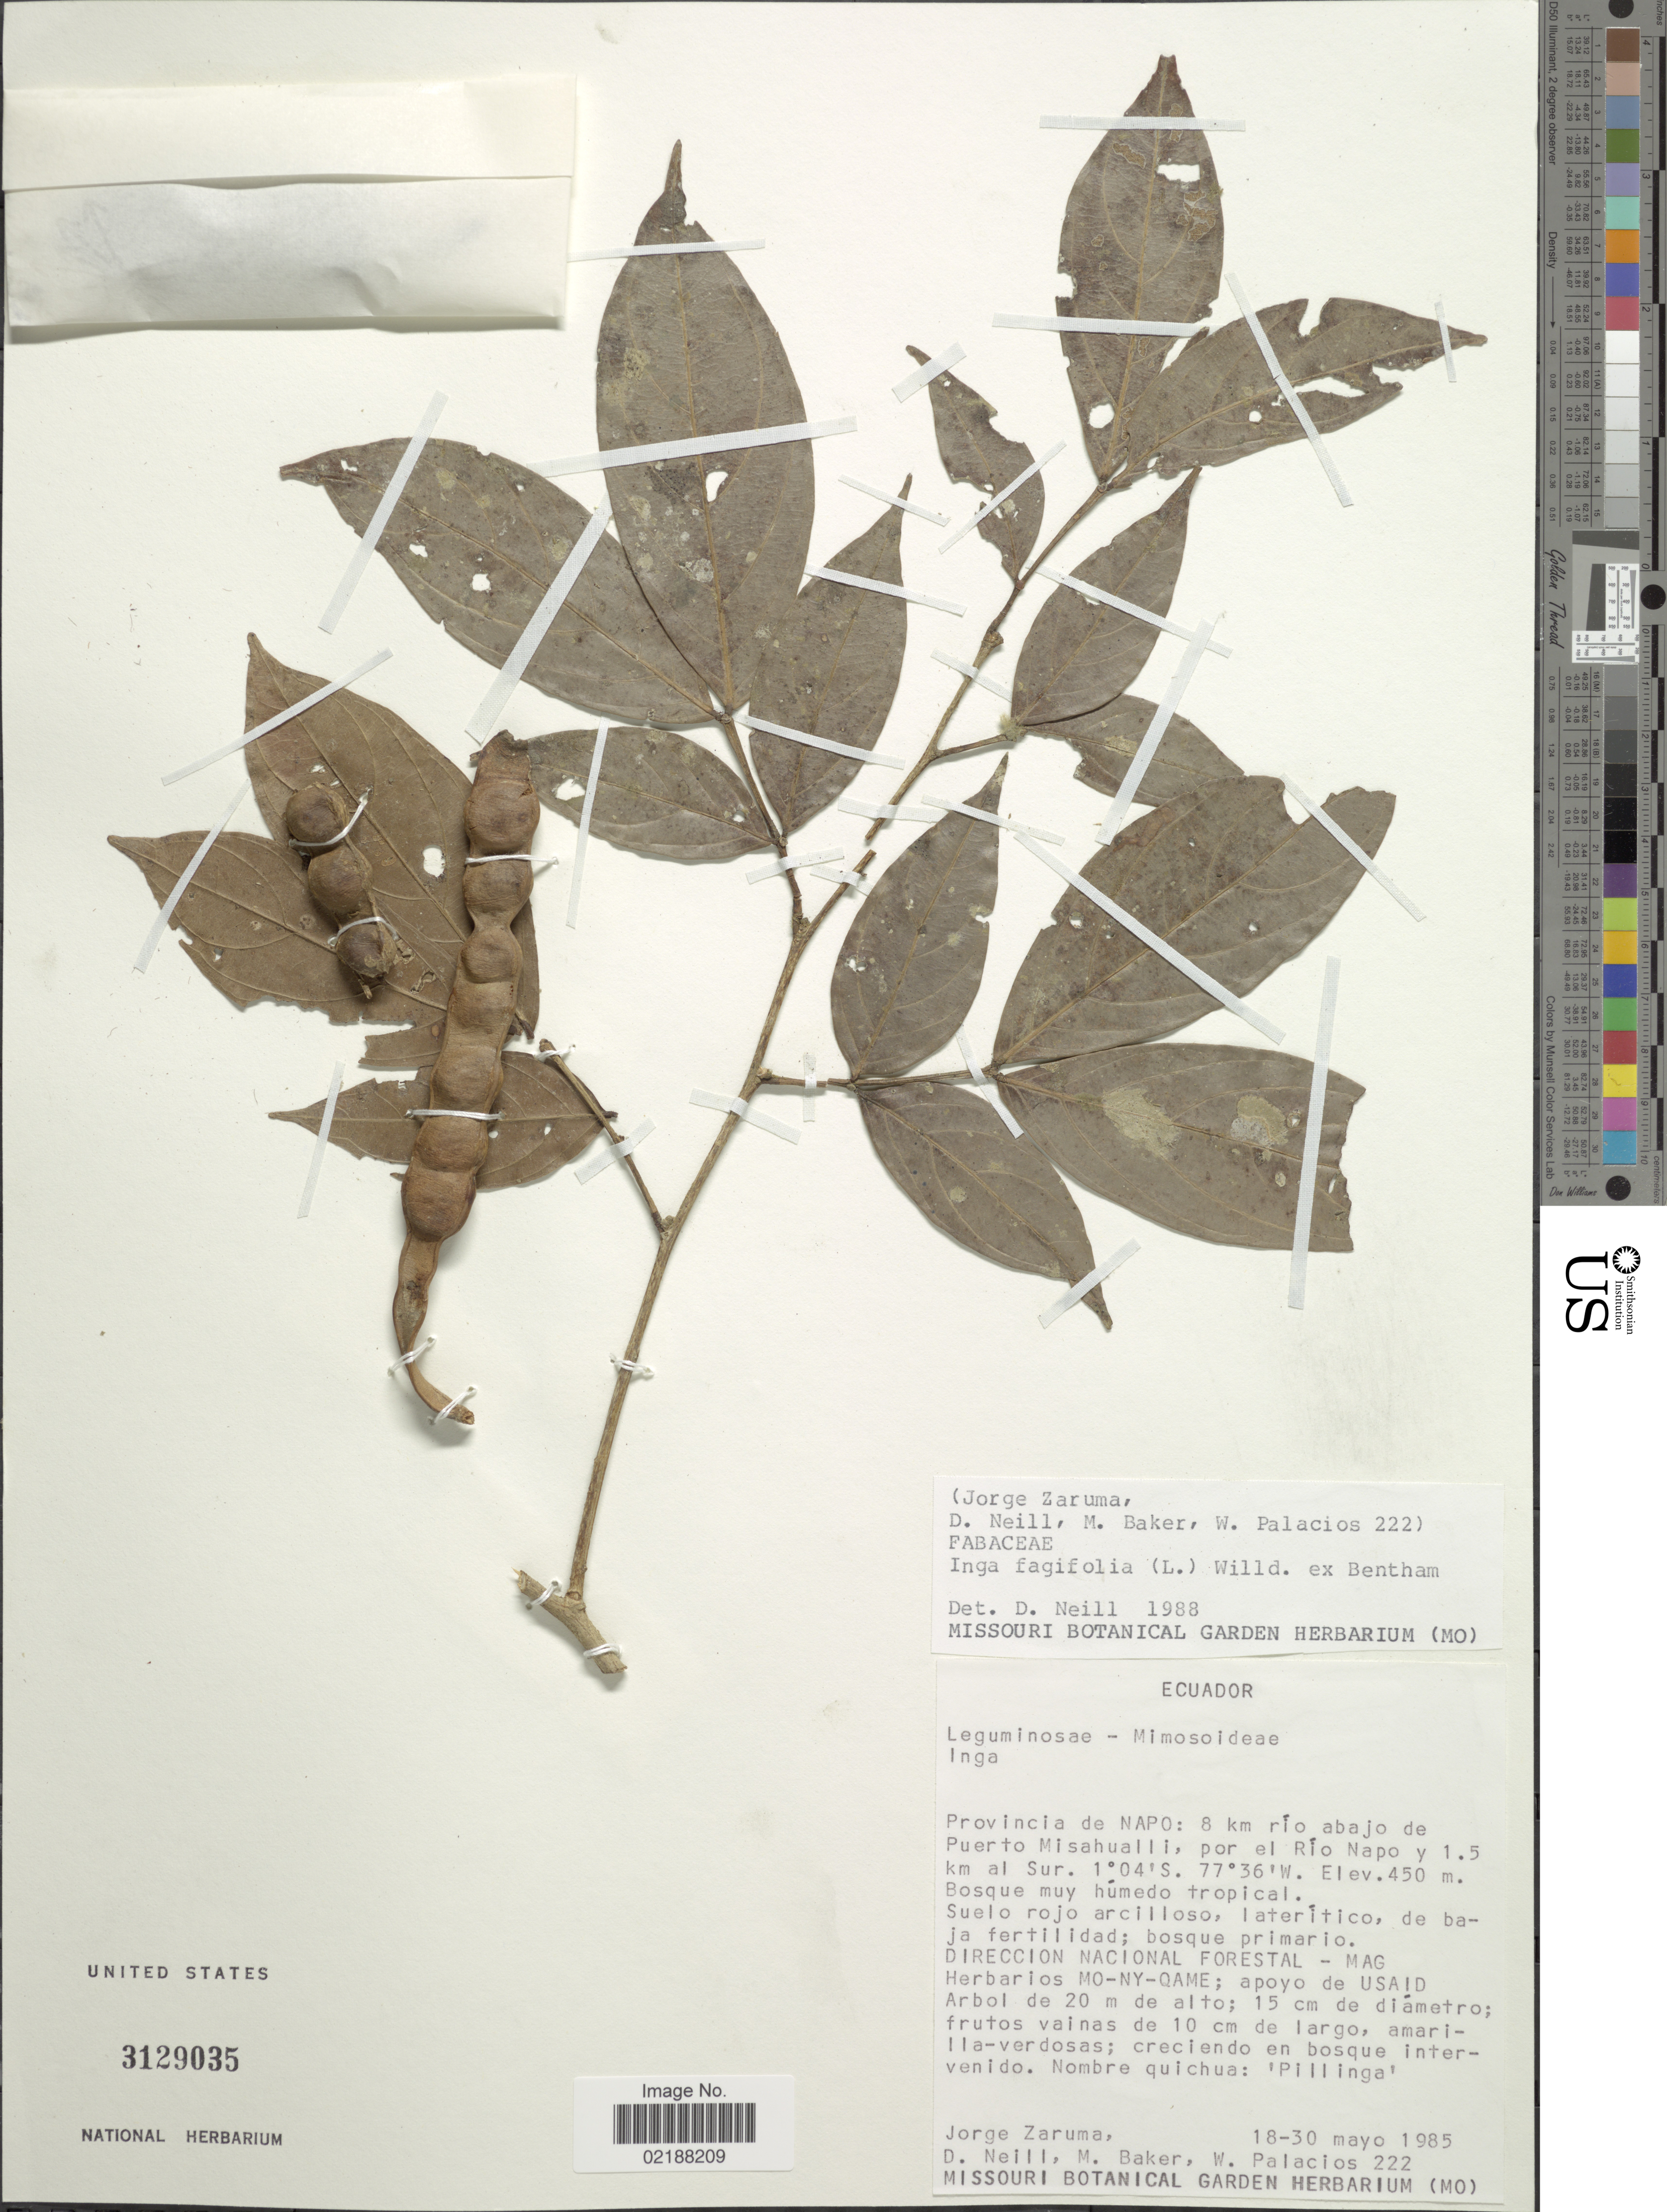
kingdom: Plantae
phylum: Tracheophyta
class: Magnoliopsida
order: Fabales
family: Fabaceae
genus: Inga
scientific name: Inga laurina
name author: (Sw.) Willd.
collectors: J. Zaruma, D. Neill, M. Baker & W. Palacios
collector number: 222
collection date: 1985-05-18/1985-05-30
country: Ecuador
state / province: Napo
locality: Provincia de Napo: 8 km río abajo de Puerto Misahualli, por el Río Napo y 1.5 kmal Sur.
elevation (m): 450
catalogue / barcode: US 3129035